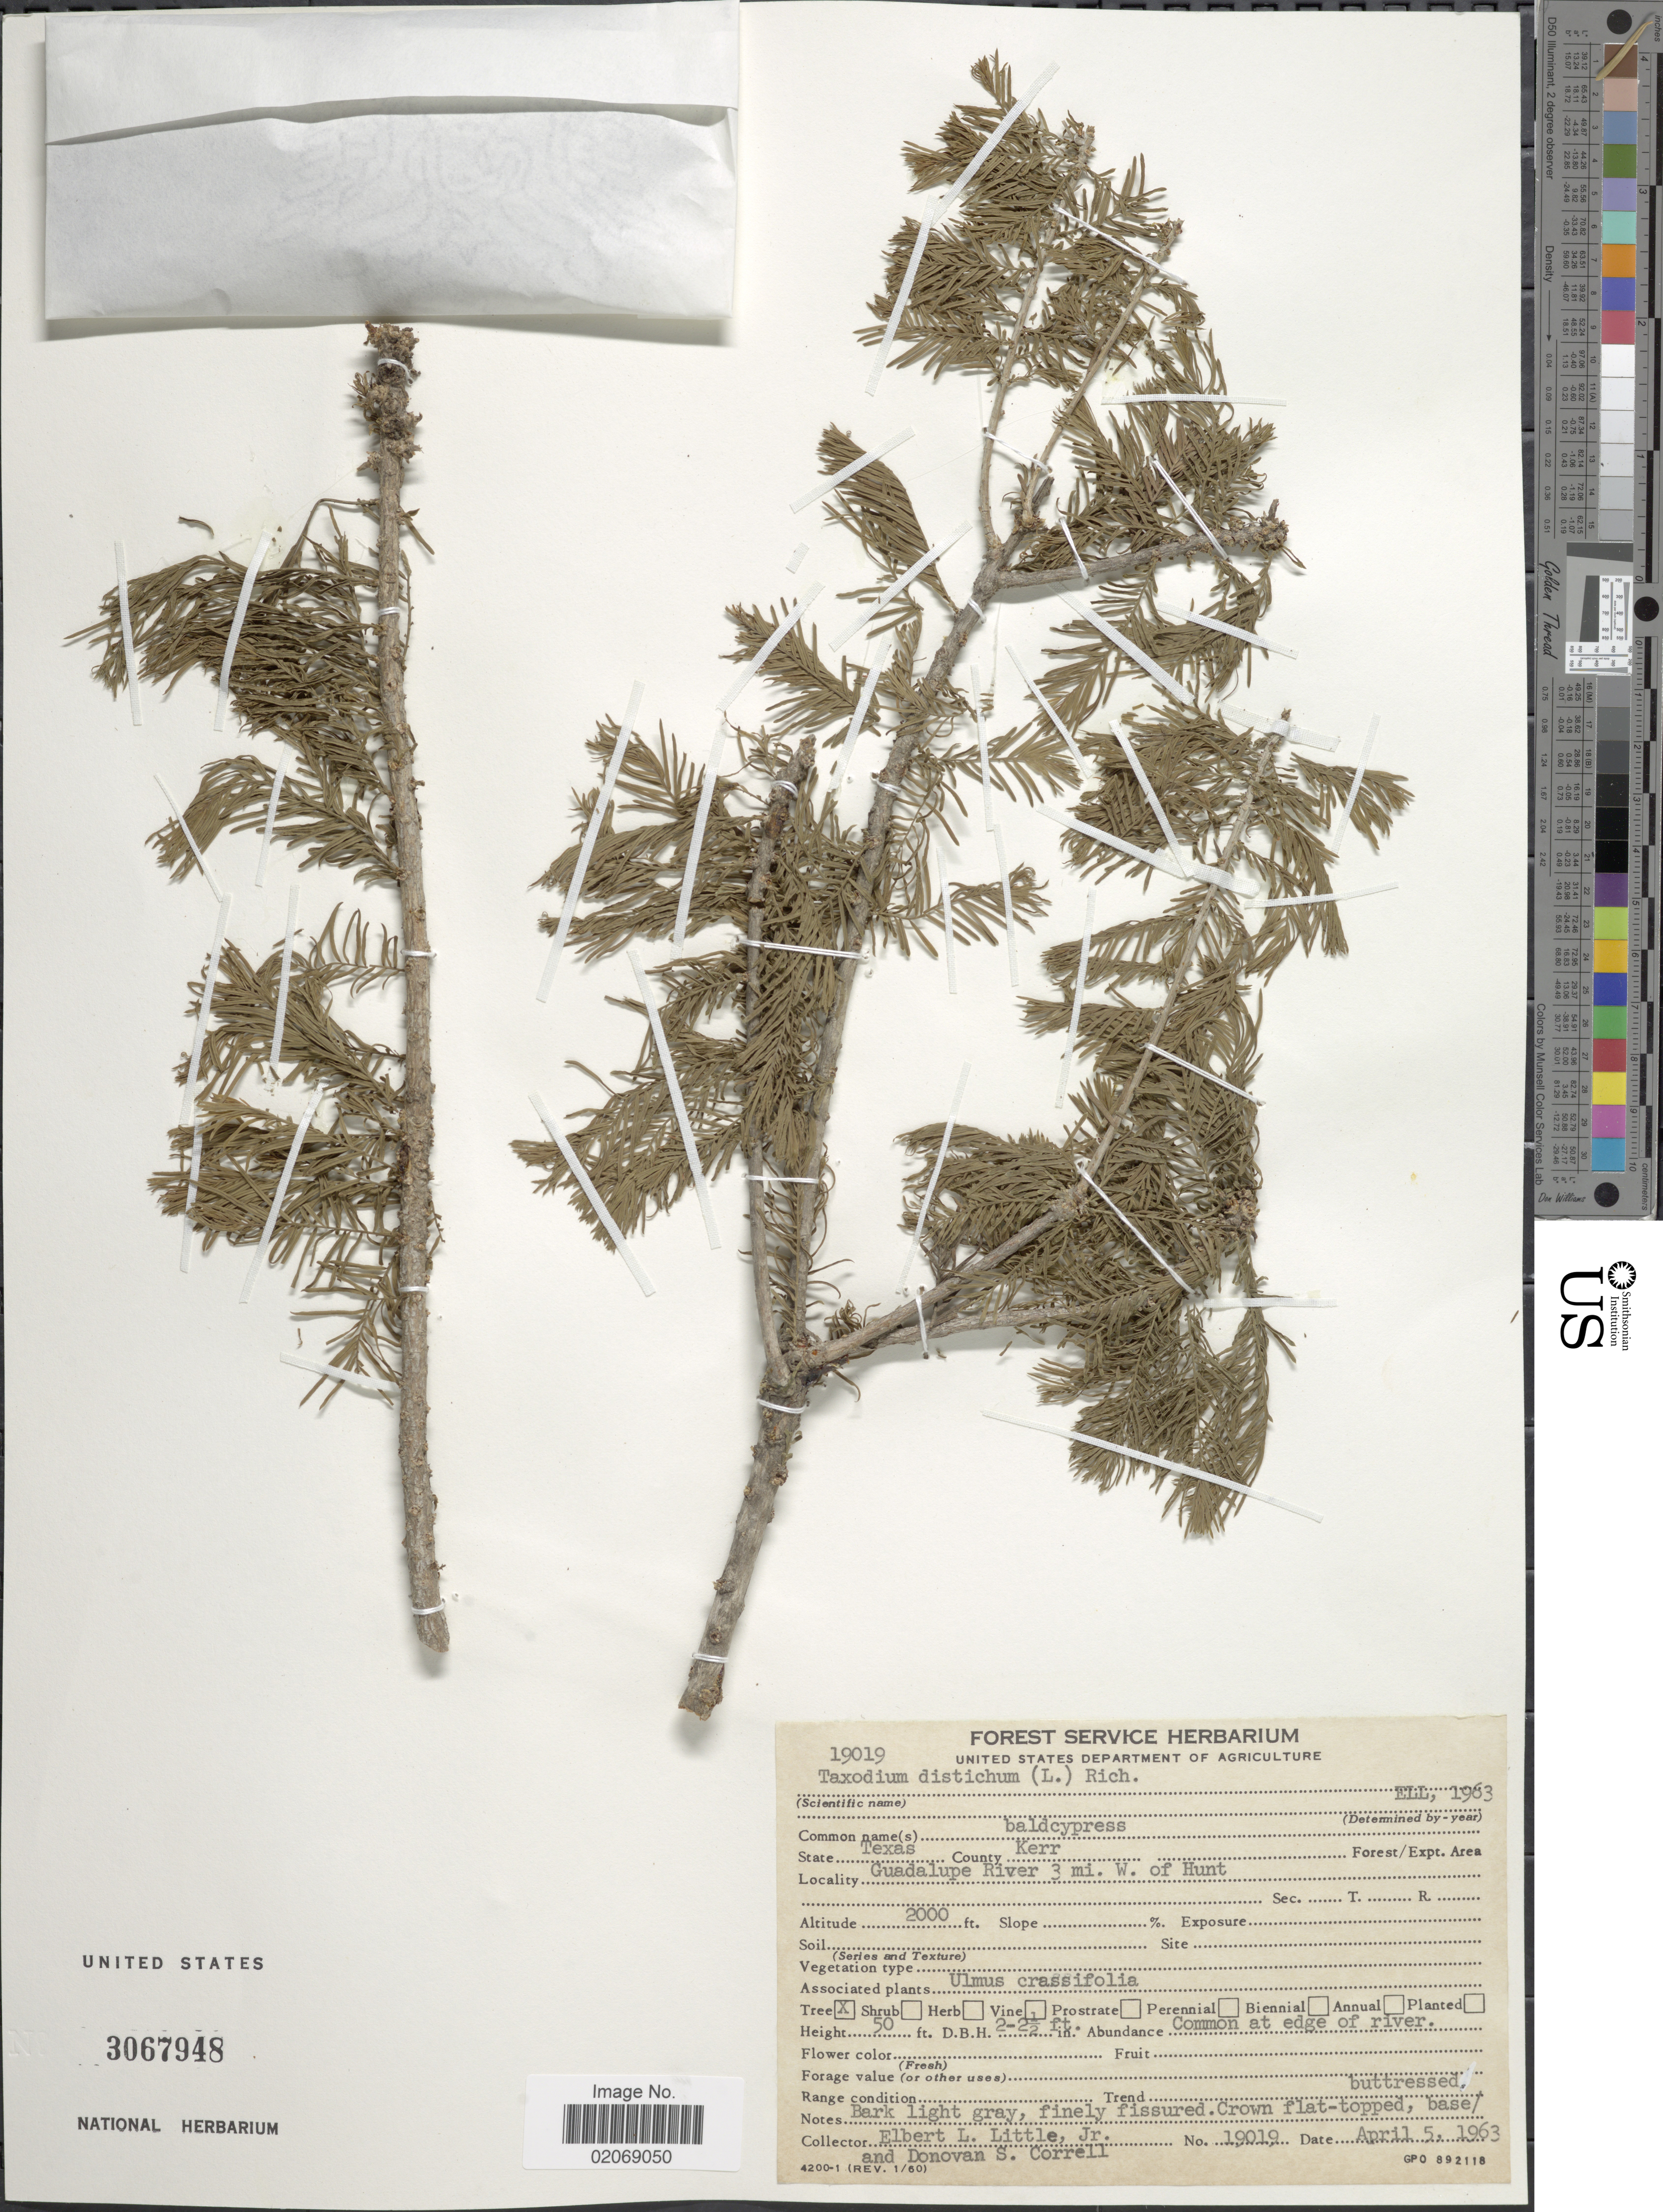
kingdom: Plantae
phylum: Tracheophyta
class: Pinopsida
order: Pinales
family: Cupressaceae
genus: Taxodium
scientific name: Taxodium distichum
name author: (L.) Rich.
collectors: E. L. Little & D. S. Correll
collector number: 19019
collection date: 1963-04-05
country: United States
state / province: Texas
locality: County Kerr, Guadalupe River 3 mi. W of Hunt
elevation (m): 610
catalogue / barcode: US 3067948